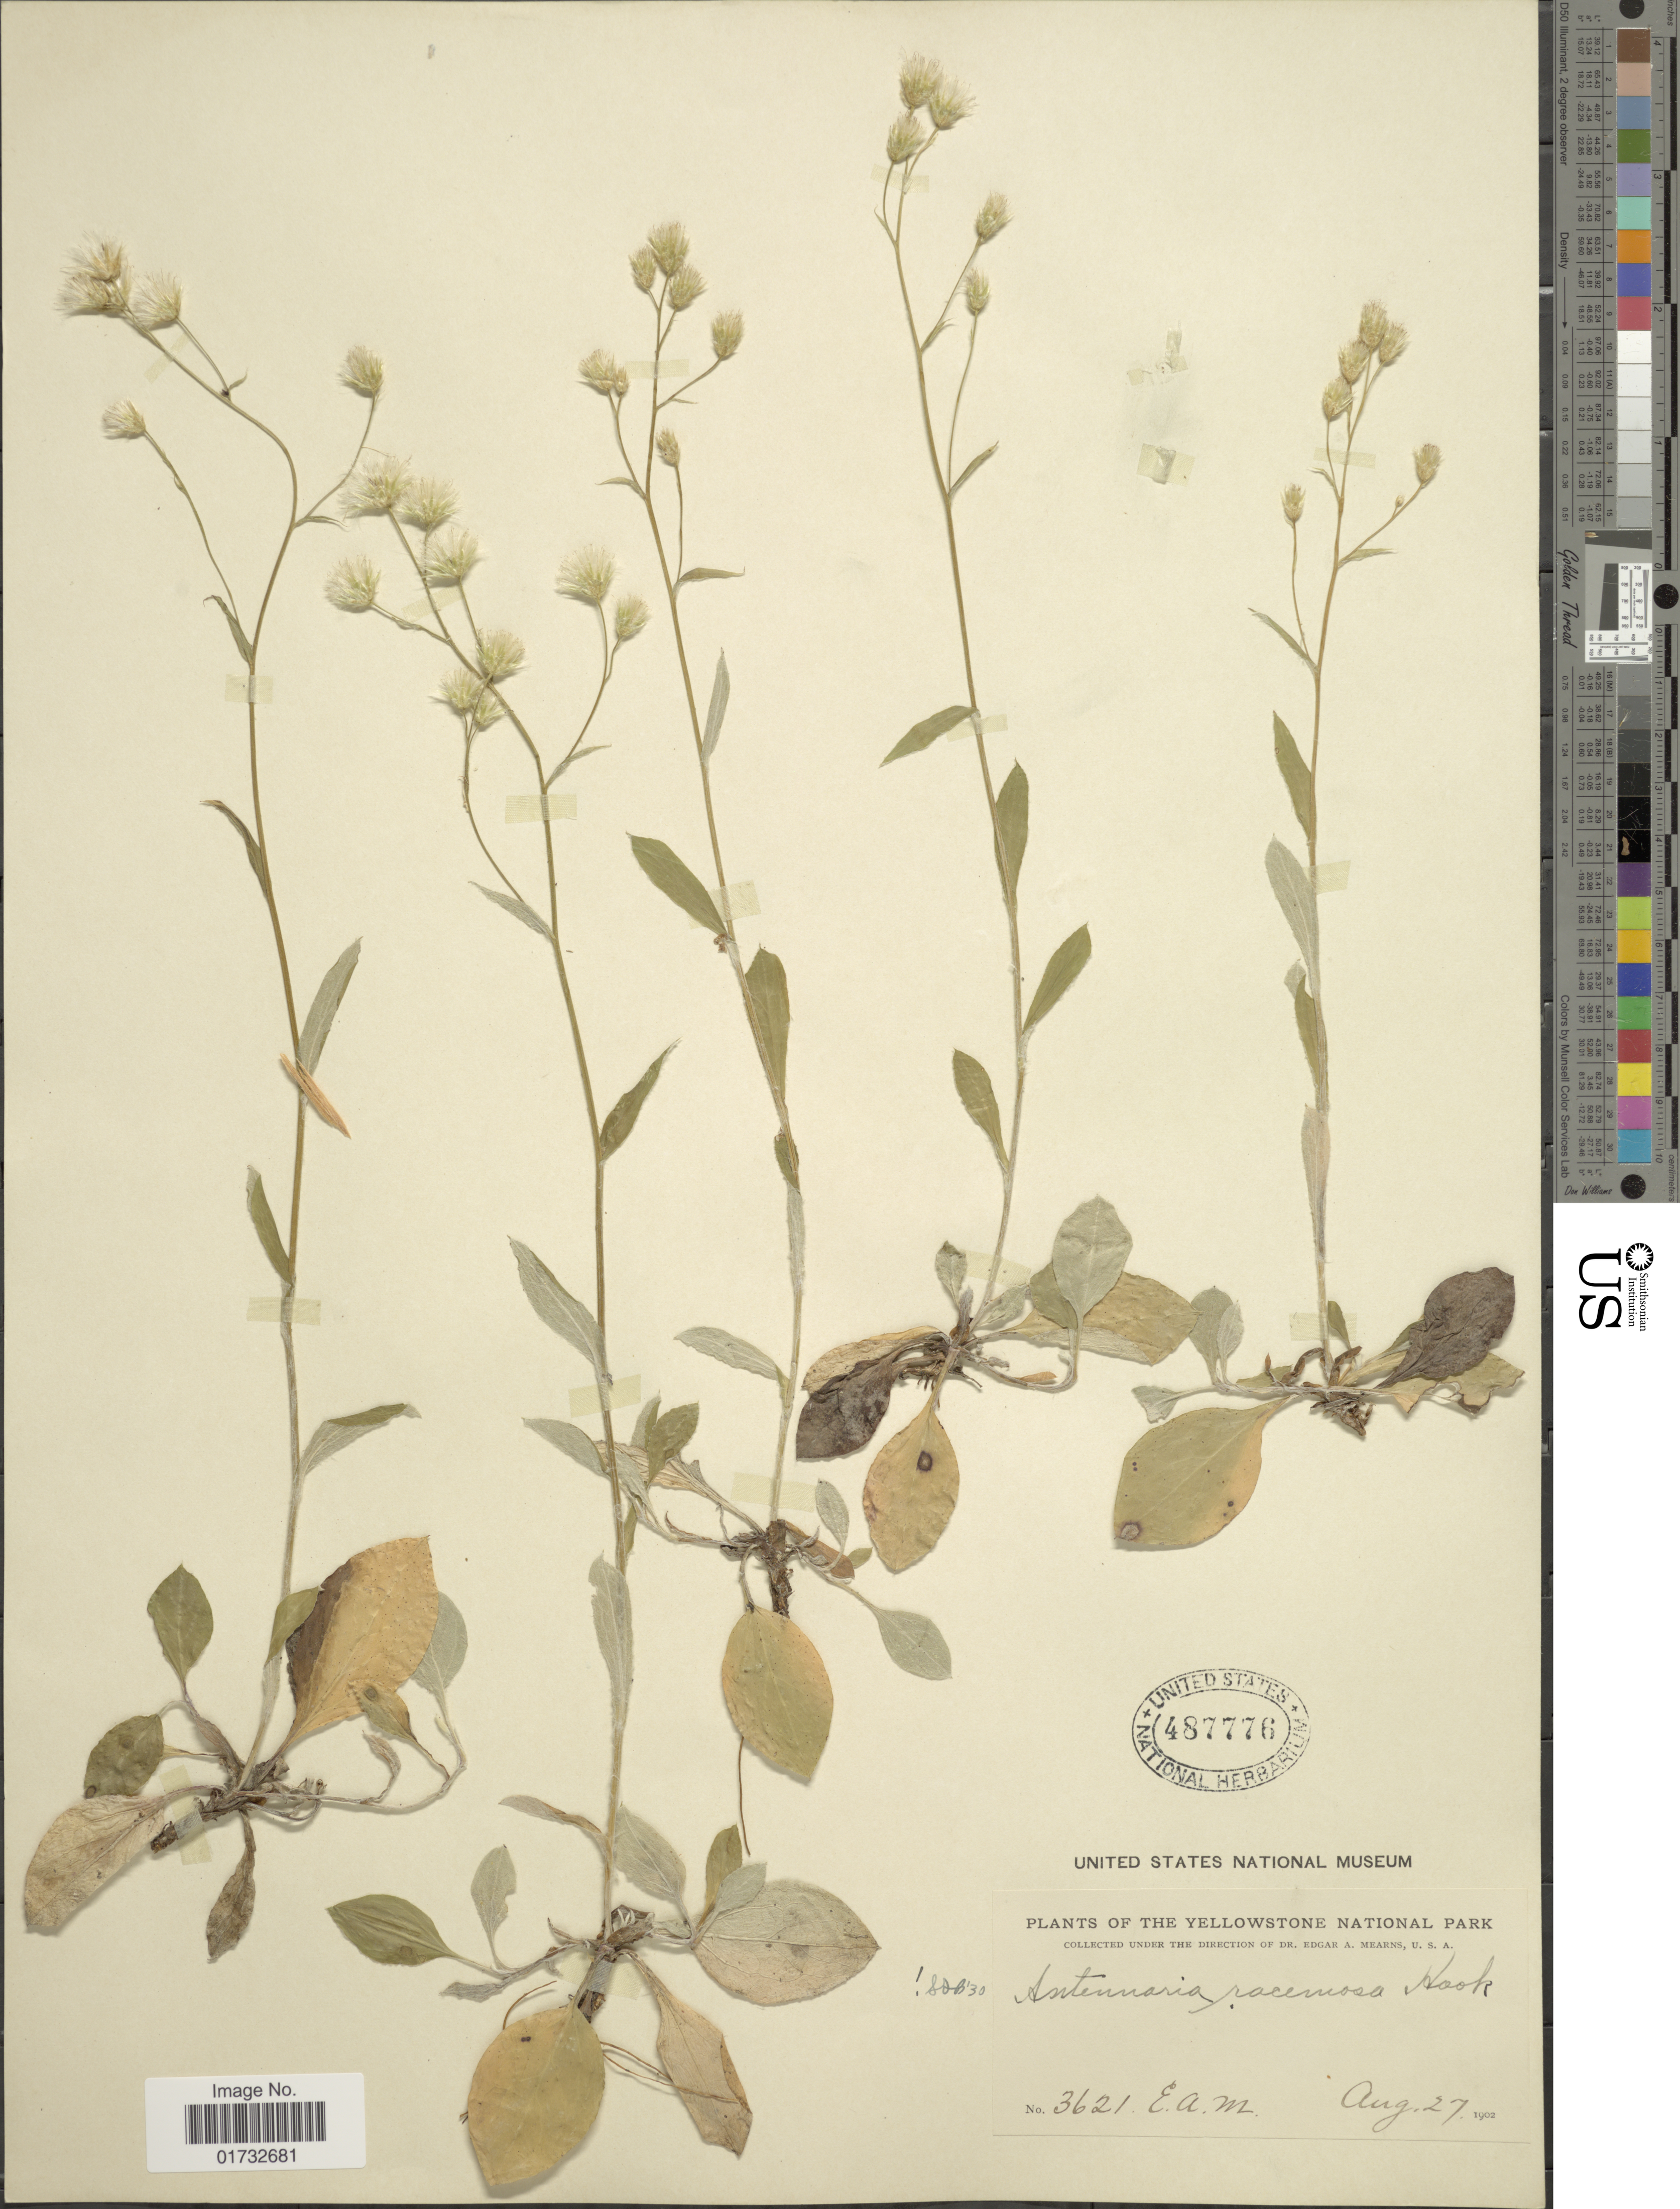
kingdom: Plantae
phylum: Tracheophyta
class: Magnoliopsida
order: Asterales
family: Asteraceae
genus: Antennaria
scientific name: Antennaria racemosa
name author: Hook.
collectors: E. A. Mearns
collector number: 3621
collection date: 1902-08-27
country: United States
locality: Yellowstone National Park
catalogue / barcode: US 487776